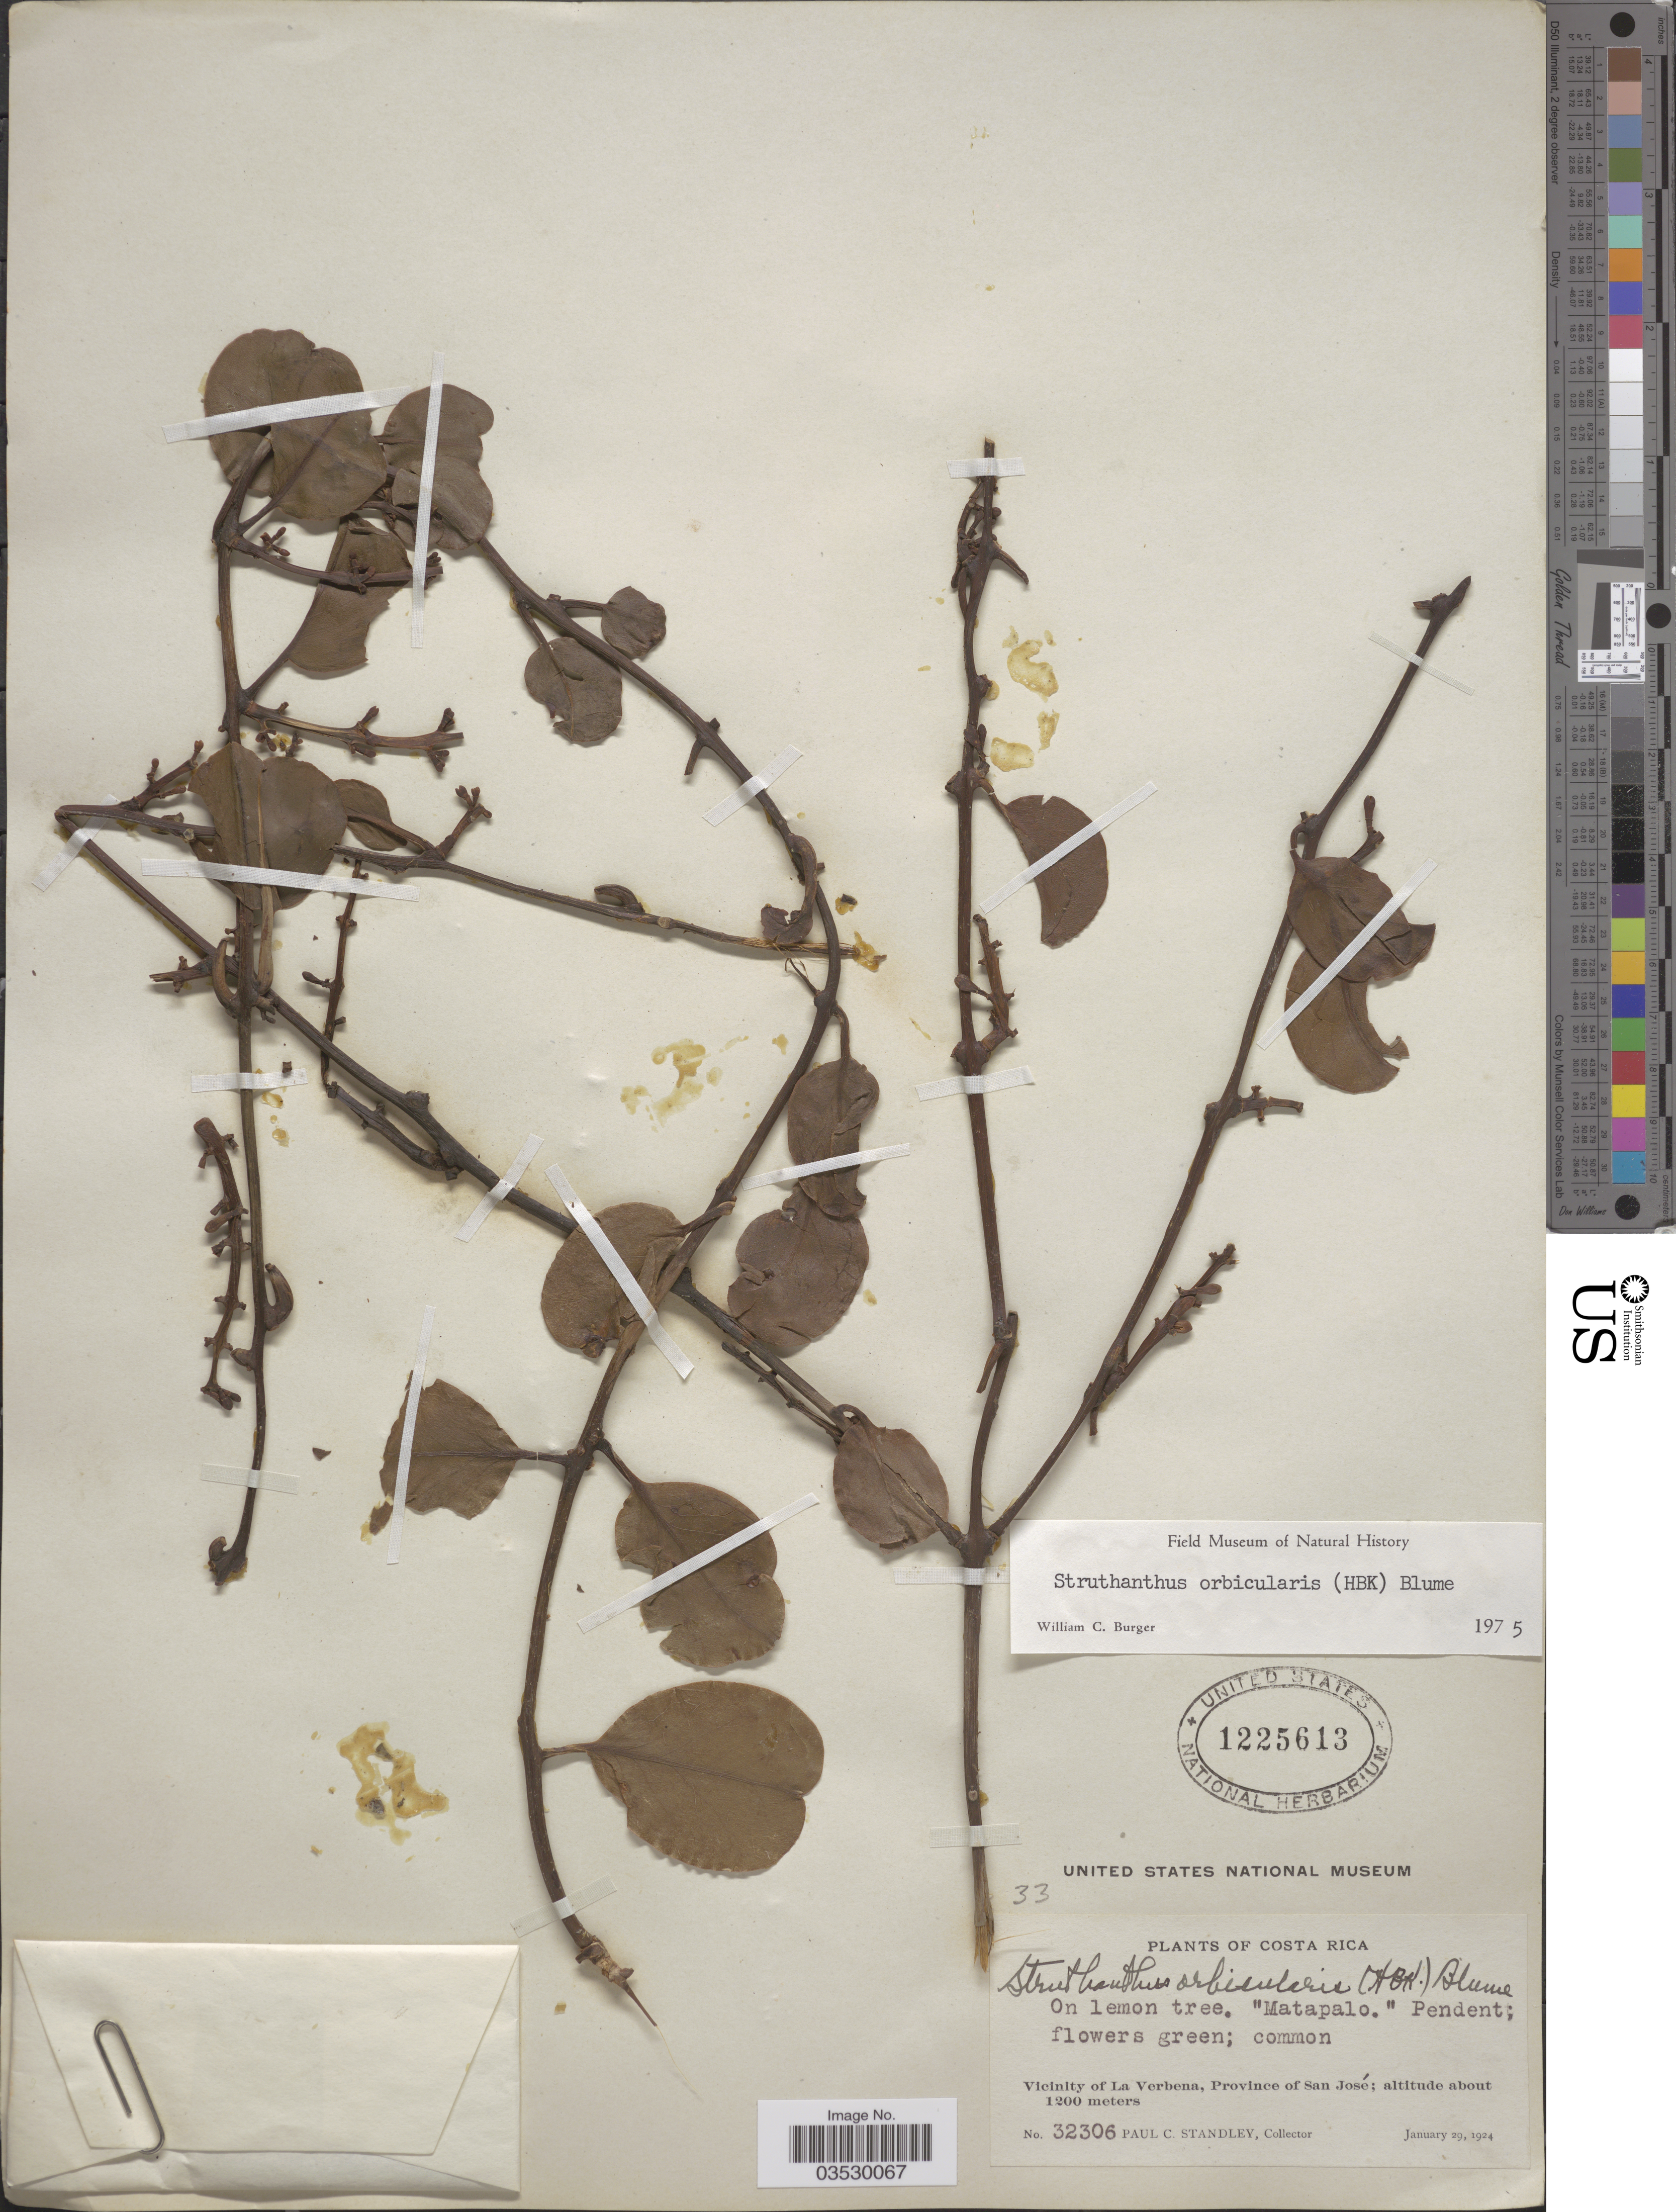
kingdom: Plantae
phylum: Tracheophyta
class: Magnoliopsida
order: Santalales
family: Loranthaceae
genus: Struthanthus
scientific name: Struthanthus orbicularis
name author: (Kunth) Blume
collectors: P. C. Standley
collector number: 32306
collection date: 1924-01-29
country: Costa Rica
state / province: San José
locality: Vicinity of La Verbena.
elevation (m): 1200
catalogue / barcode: US 1225613